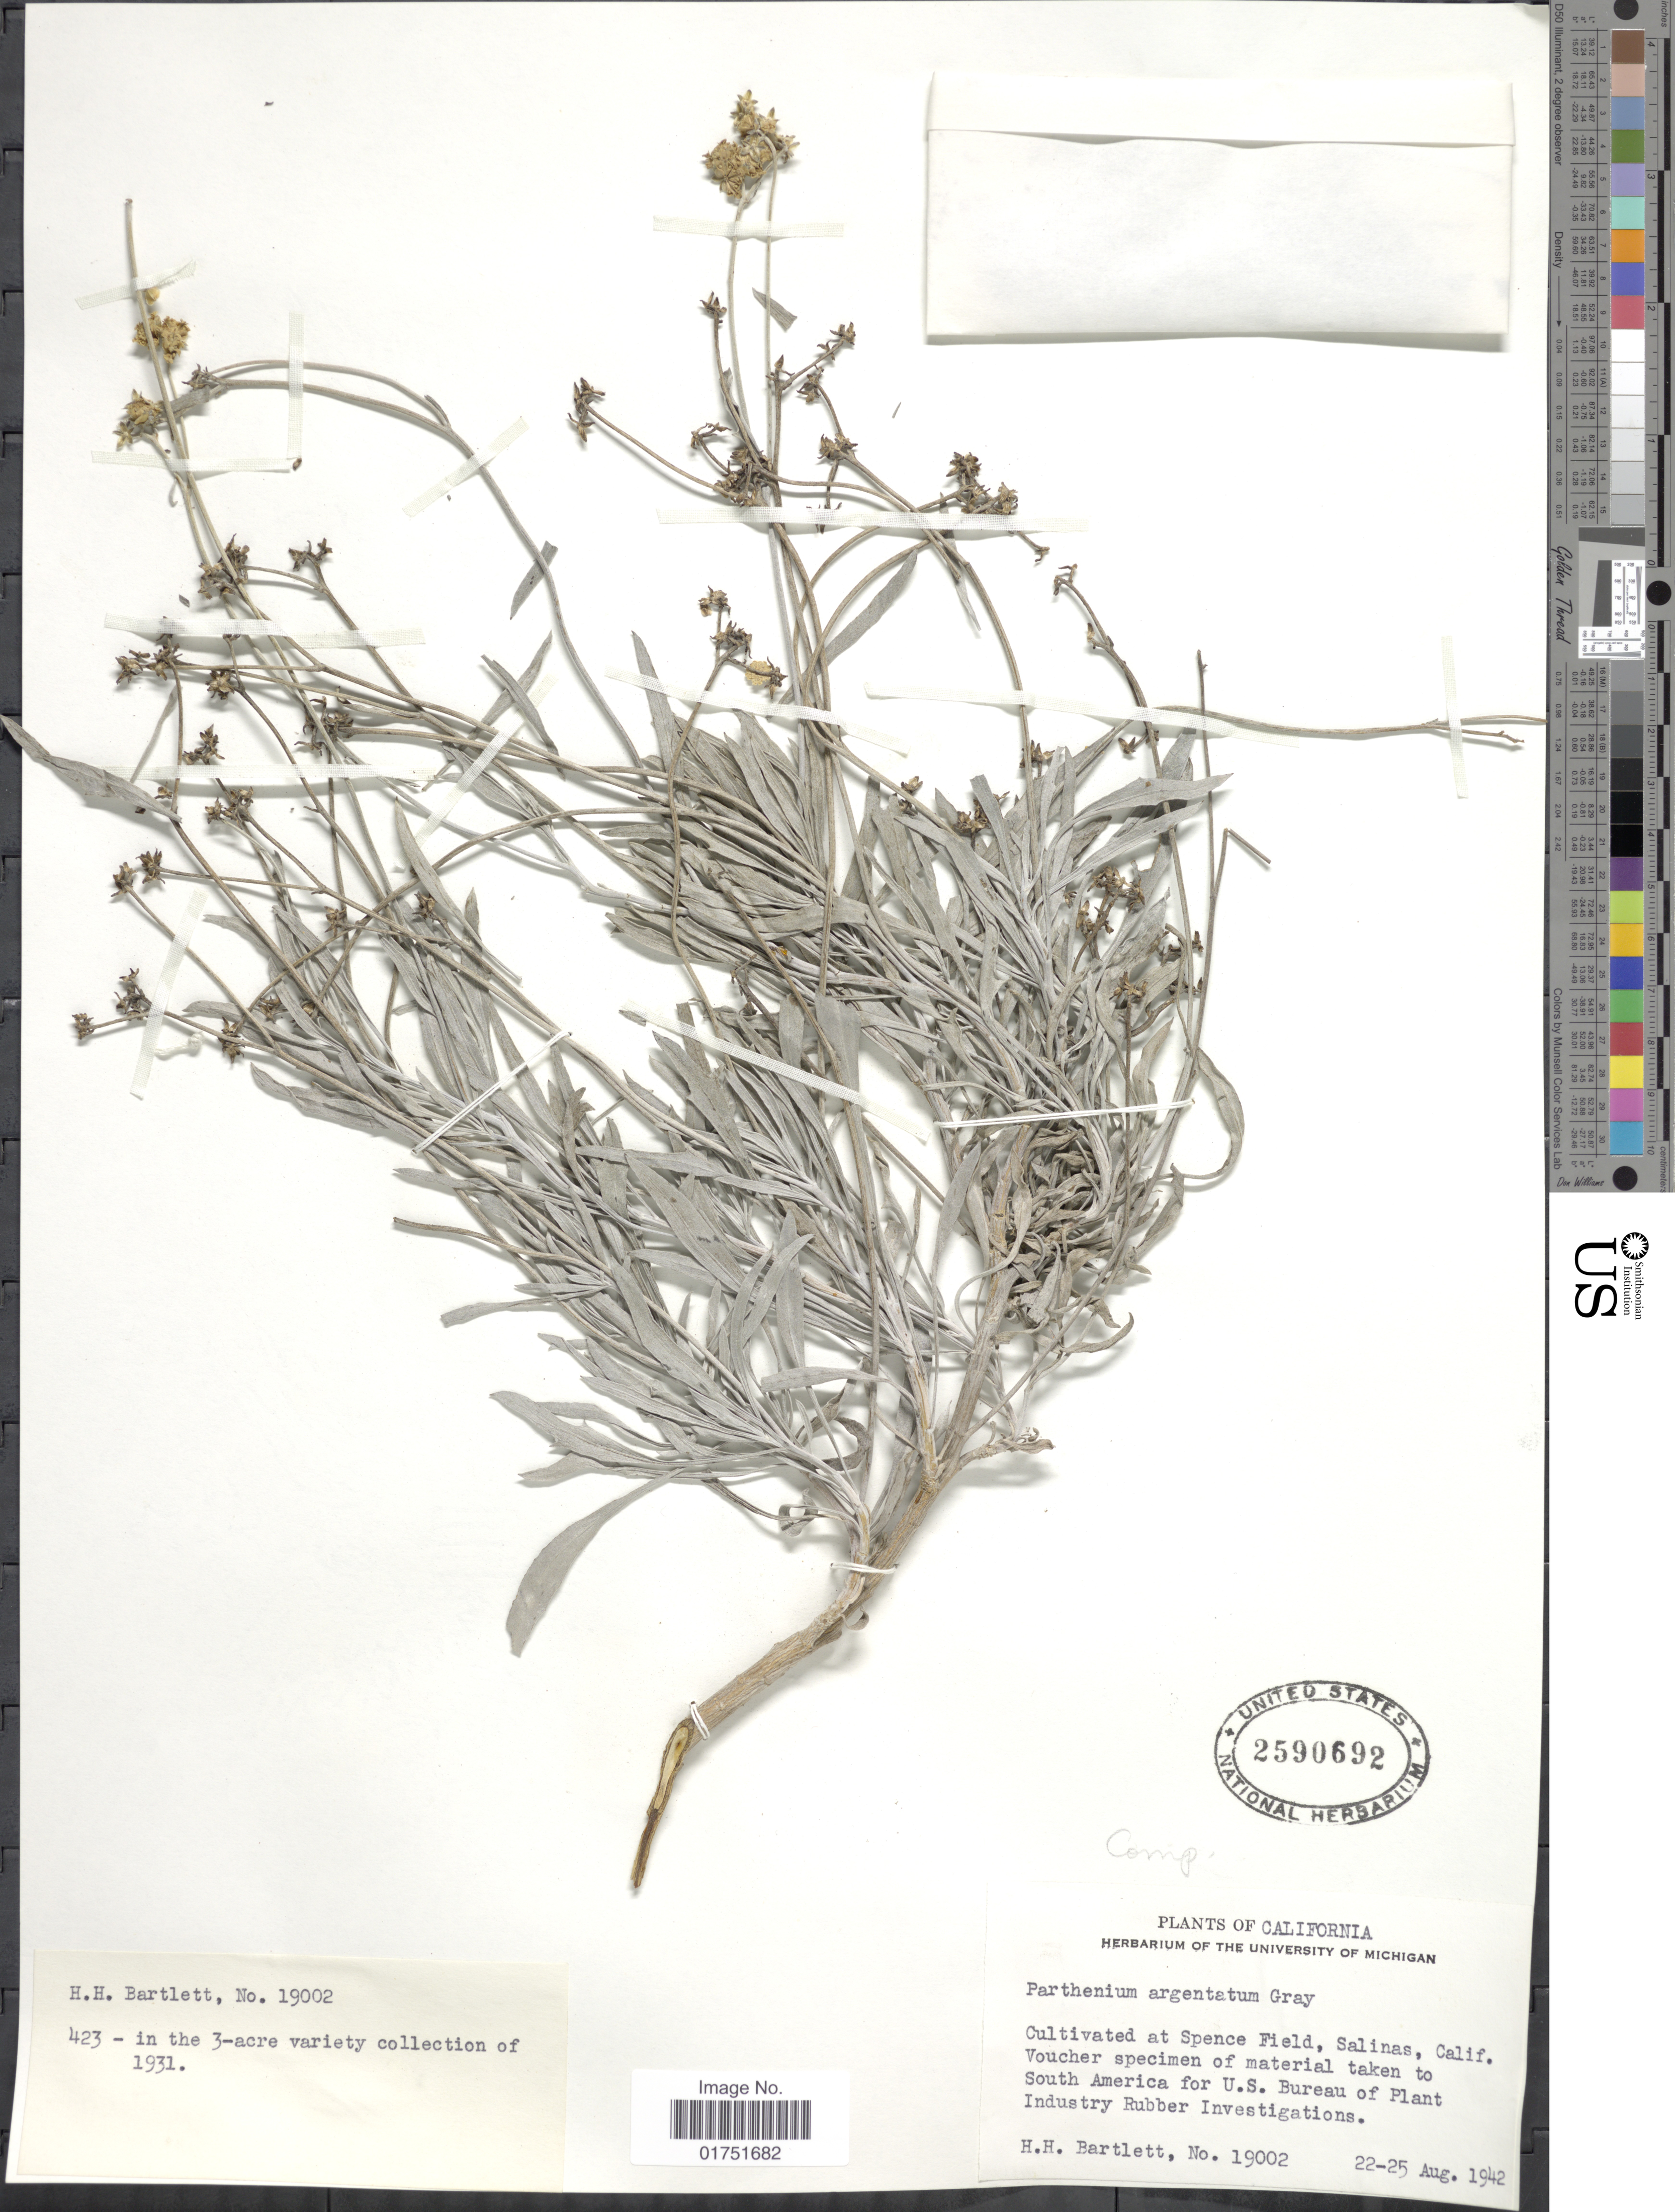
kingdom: Plantae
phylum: Tracheophyta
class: Magnoliopsida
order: Asterales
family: Asteraceae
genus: Parthenium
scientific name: Parthenium argentatum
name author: A. Gray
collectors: H. H. Bartlett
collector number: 190002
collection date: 1942-08-22/1942-08-25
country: United States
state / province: California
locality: Spence Field, Salinas, Calif.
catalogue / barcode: US 2590692